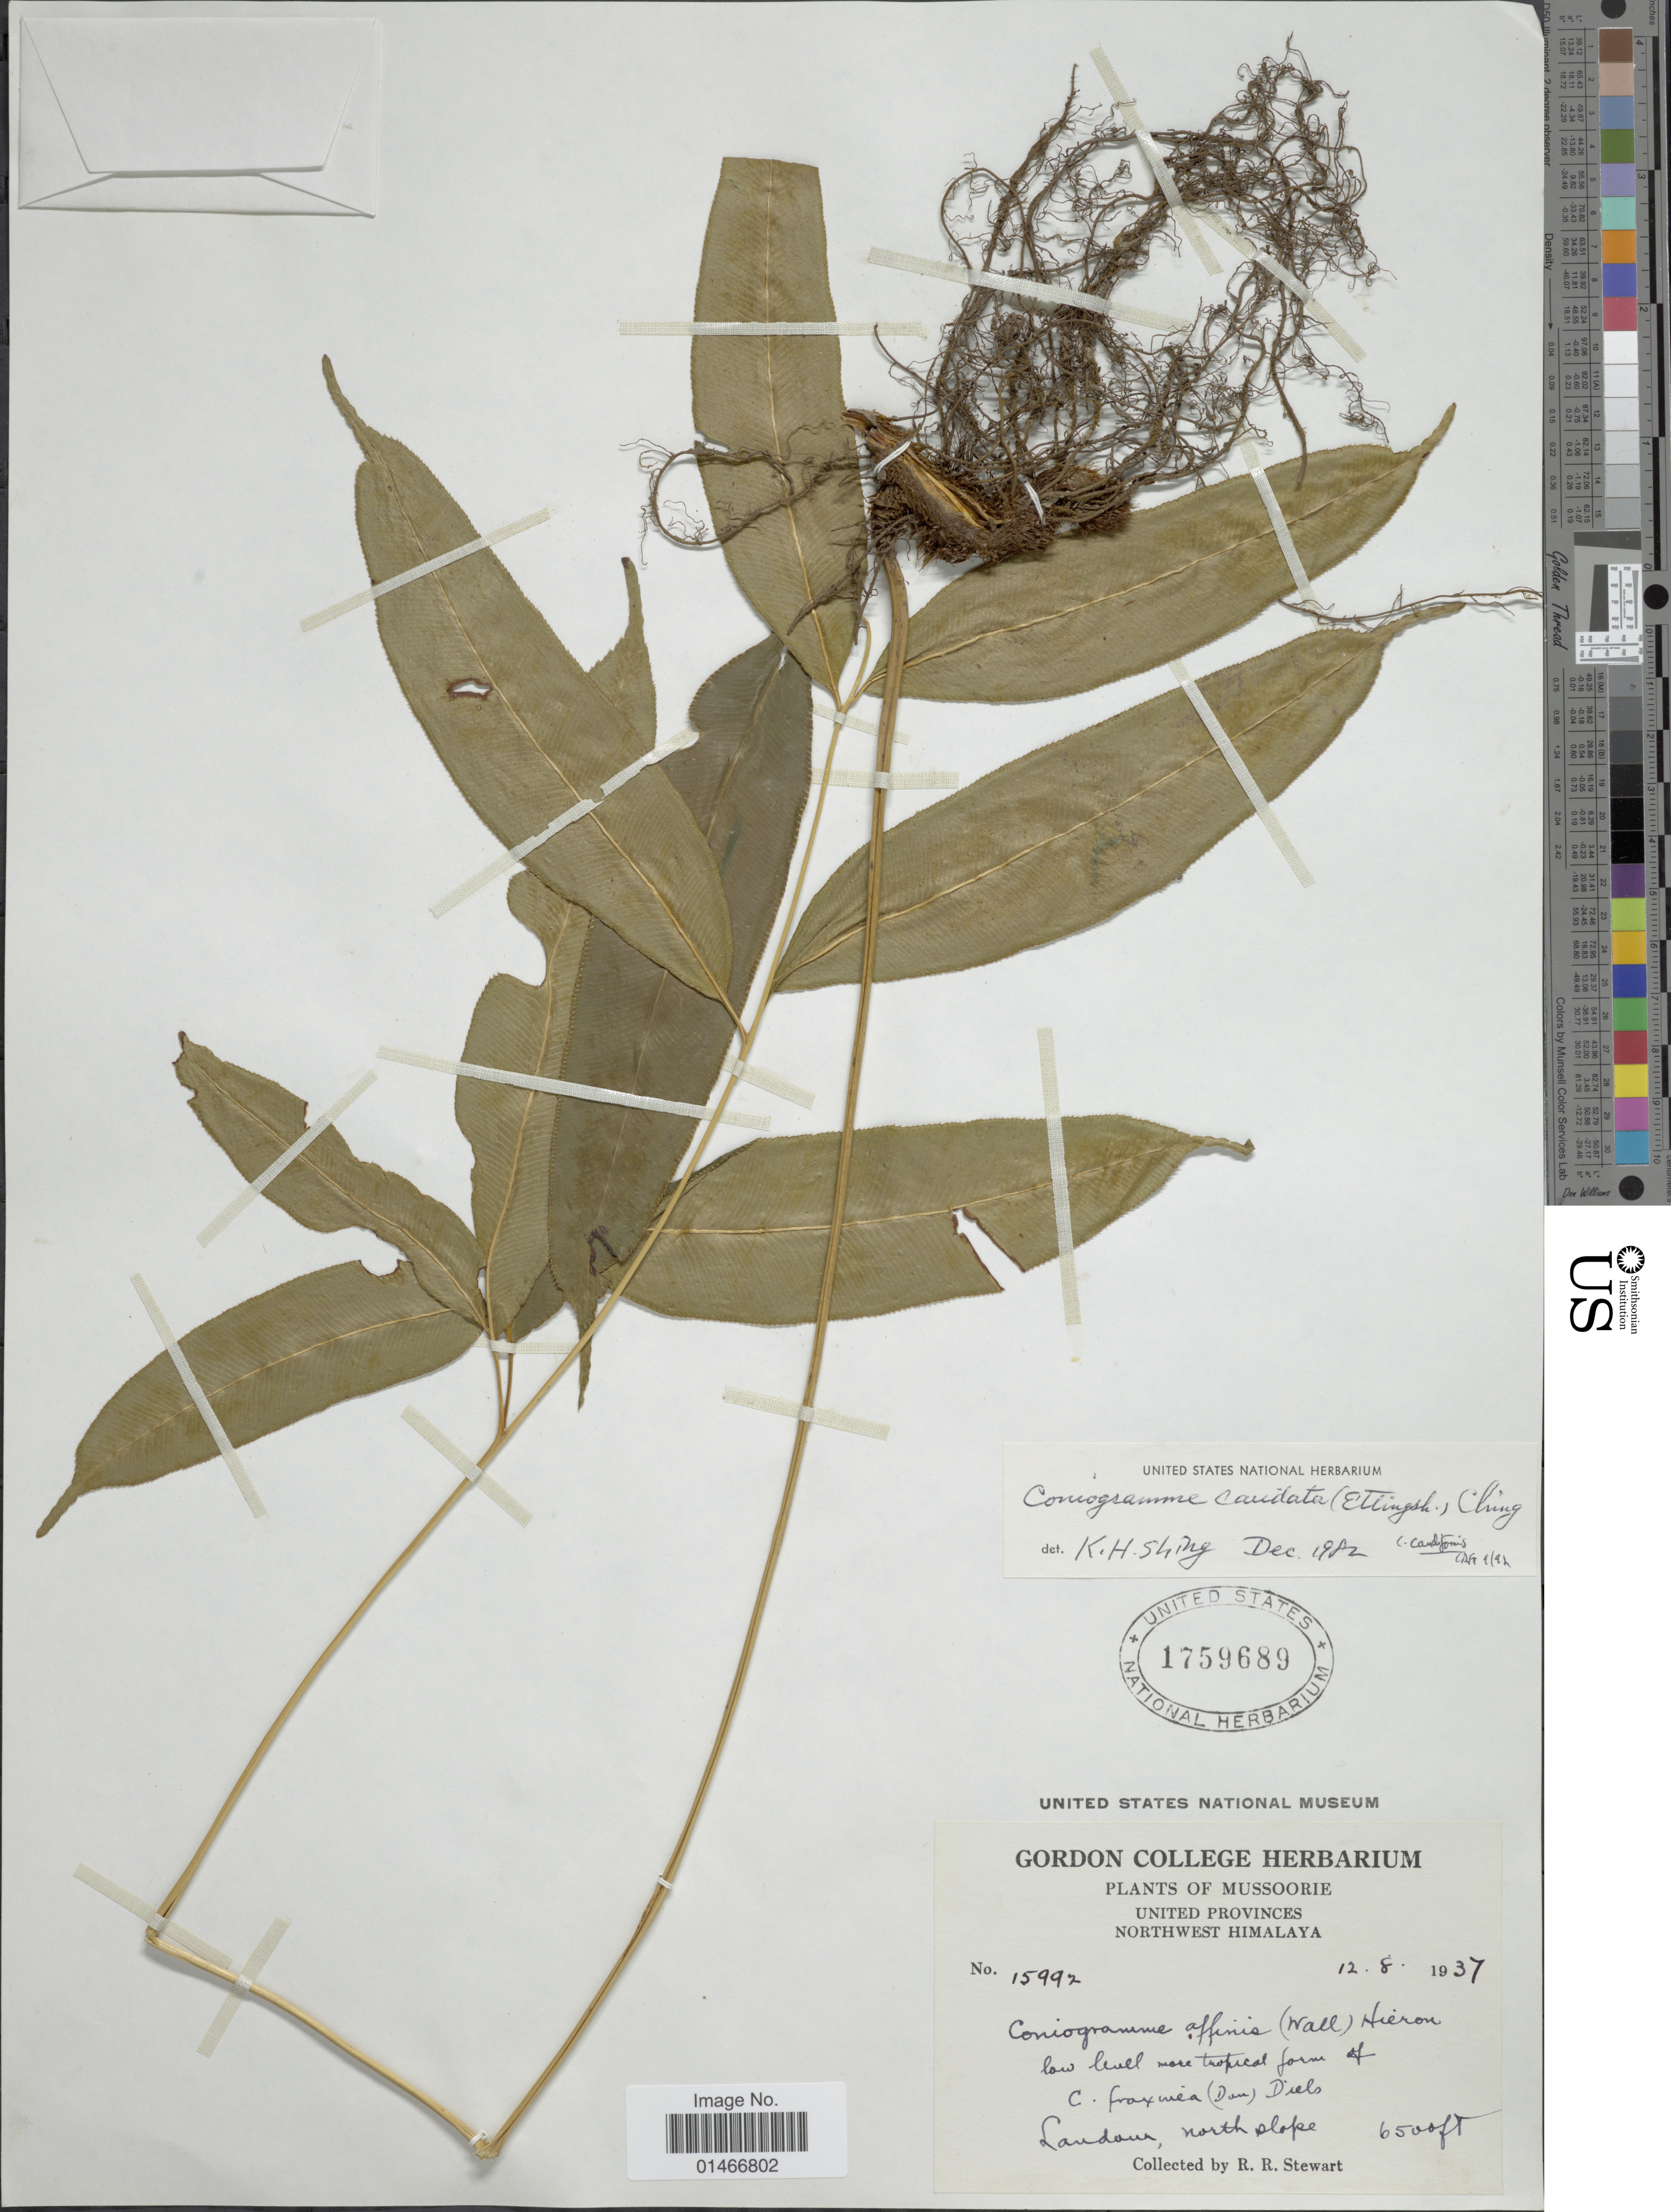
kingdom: Plantae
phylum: Tracheophyta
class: Polypodiopsida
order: Polypodiales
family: Pteridaceae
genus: Coniogramme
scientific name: Coniogramme caudiformis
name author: Ching & K.H. Shing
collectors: R. R. Stewart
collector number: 15992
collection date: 1937-08-12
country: India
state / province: Uttarakhand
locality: Mussoorie, United Provinces, Northwest Himalaya, Landour, north slopes.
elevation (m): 1981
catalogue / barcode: US 1759689